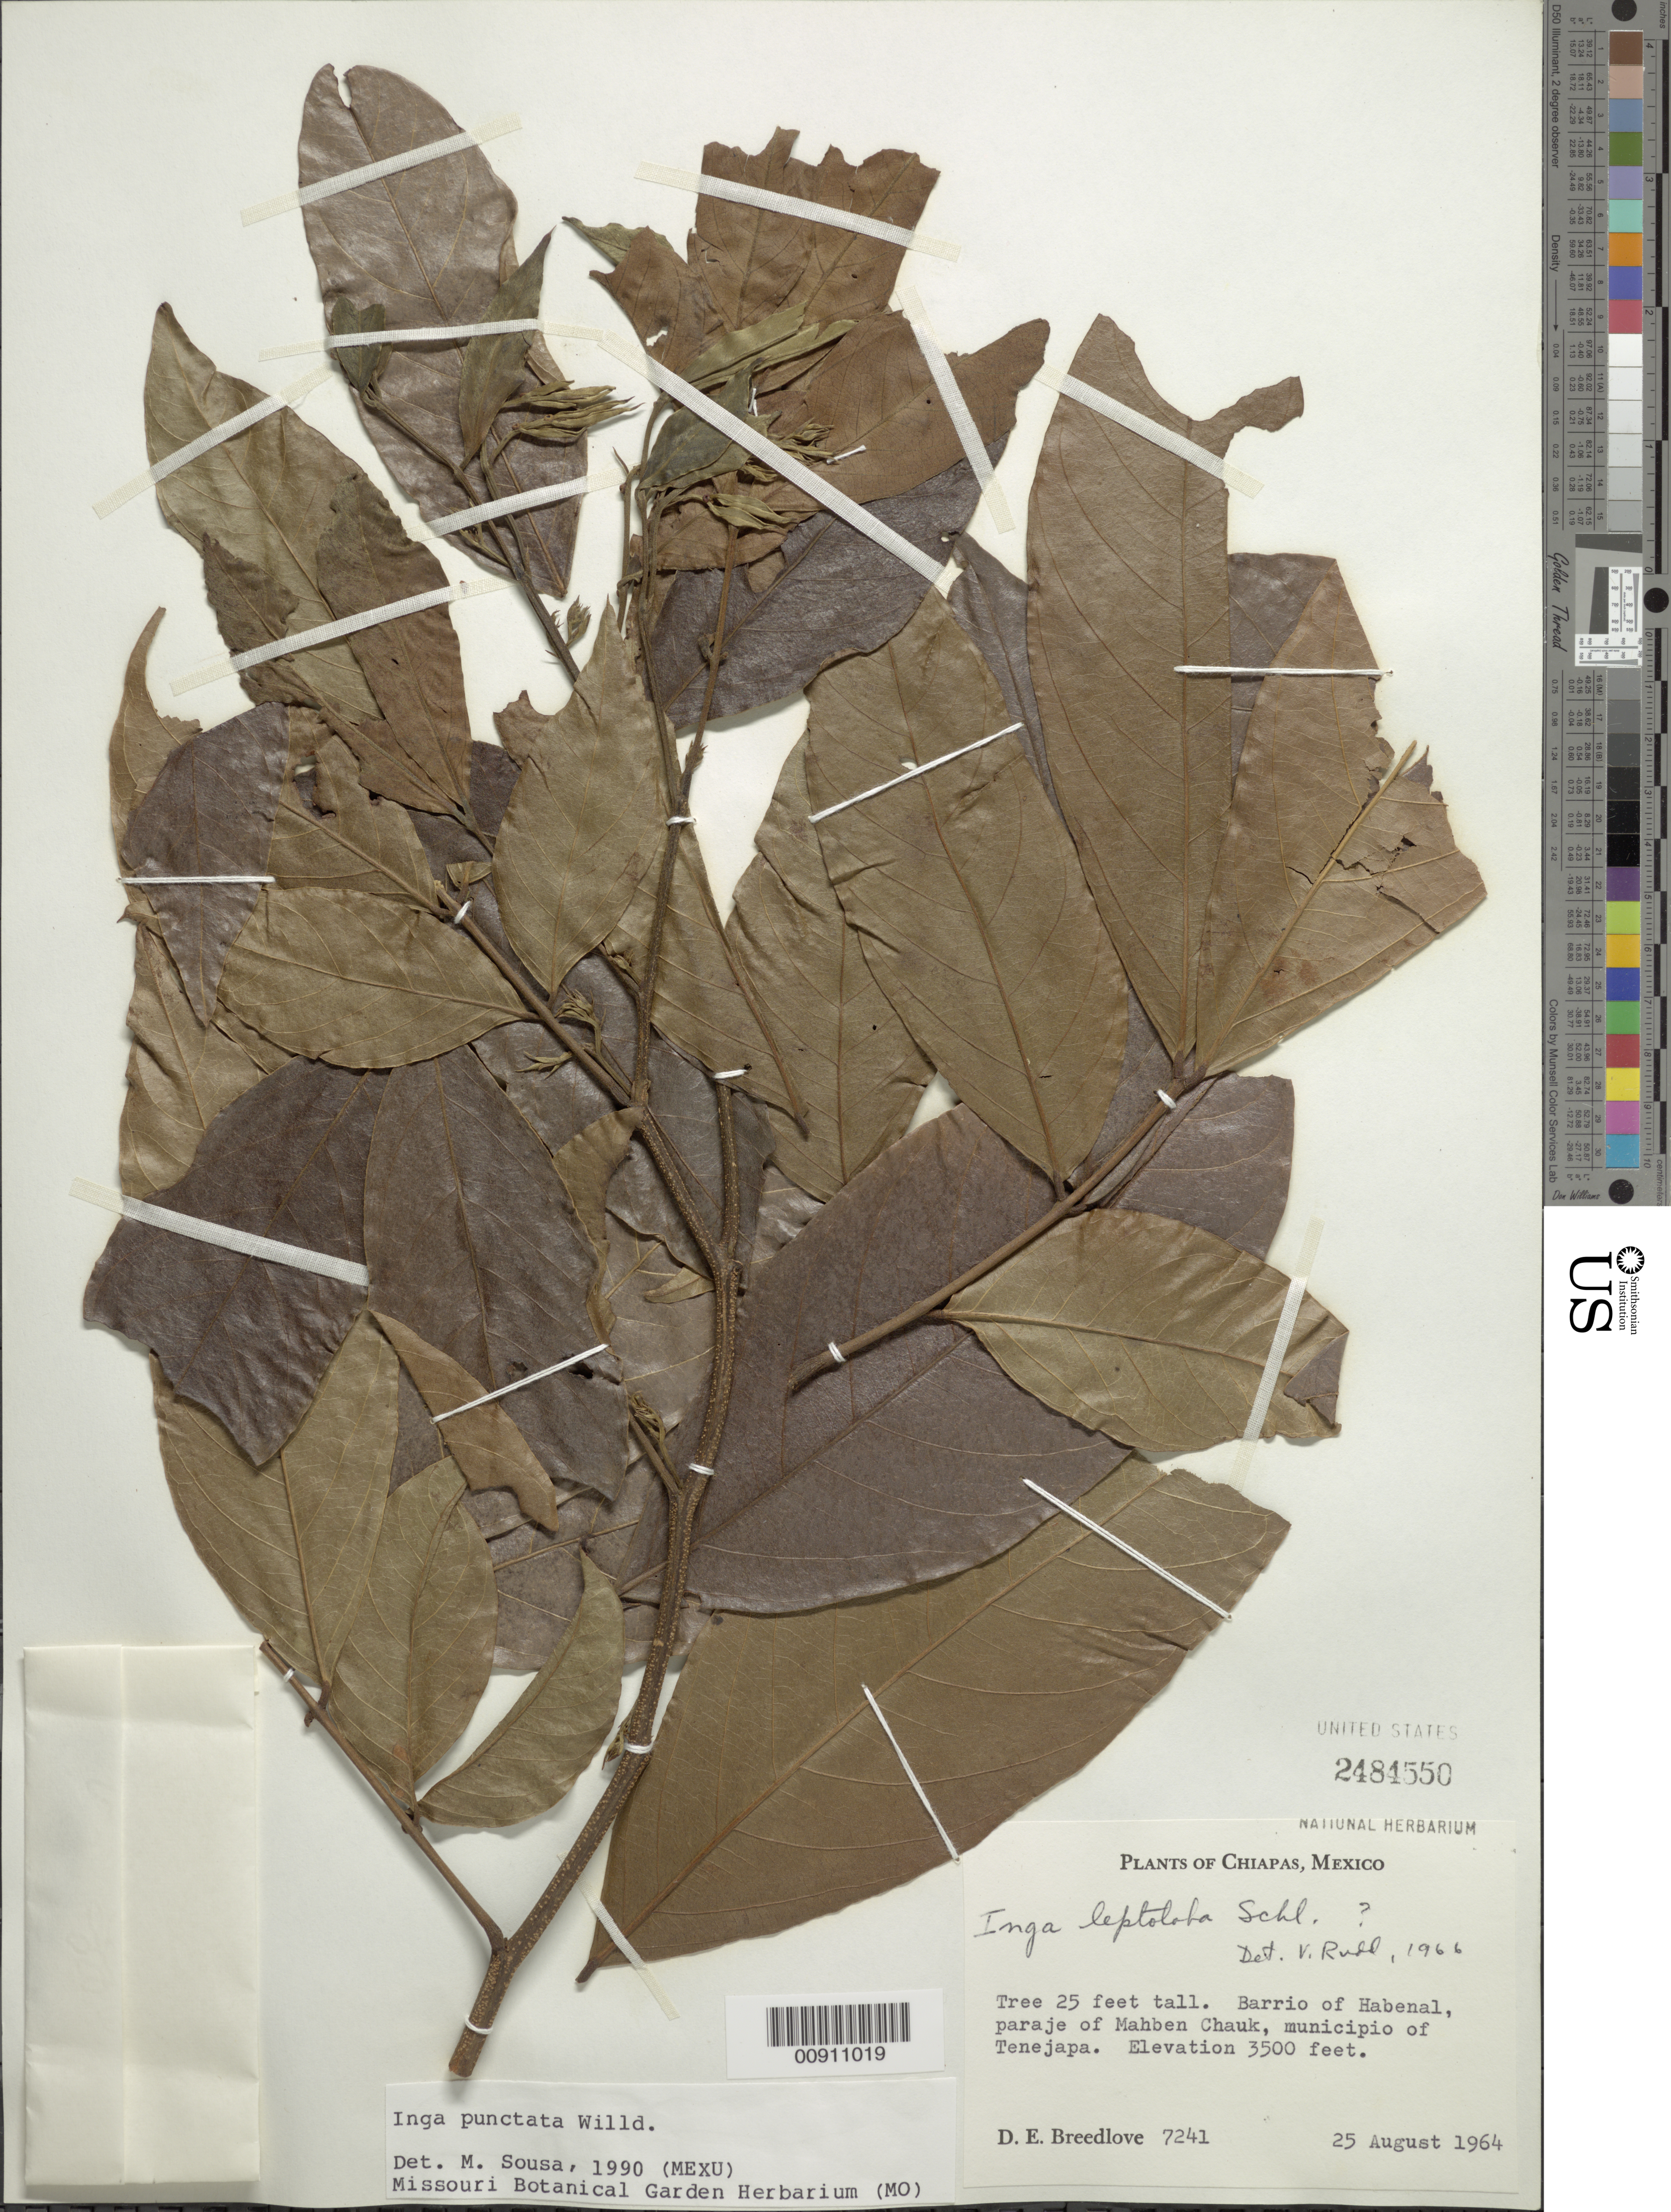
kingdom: Plantae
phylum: Tracheophyta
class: Magnoliopsida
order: Fabales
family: Fabaceae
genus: Inga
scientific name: Inga punctata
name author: Willd.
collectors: D. E. Breedlove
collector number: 7241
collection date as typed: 25 Aug 1964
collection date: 1964-08-25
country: Mexico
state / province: Chiapas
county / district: Tenejapa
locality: Barrio of Habenal, paraje of Mahben Chauk. Municipio of Tenejapa, Chiapas.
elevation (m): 1067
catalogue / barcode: US 2484550